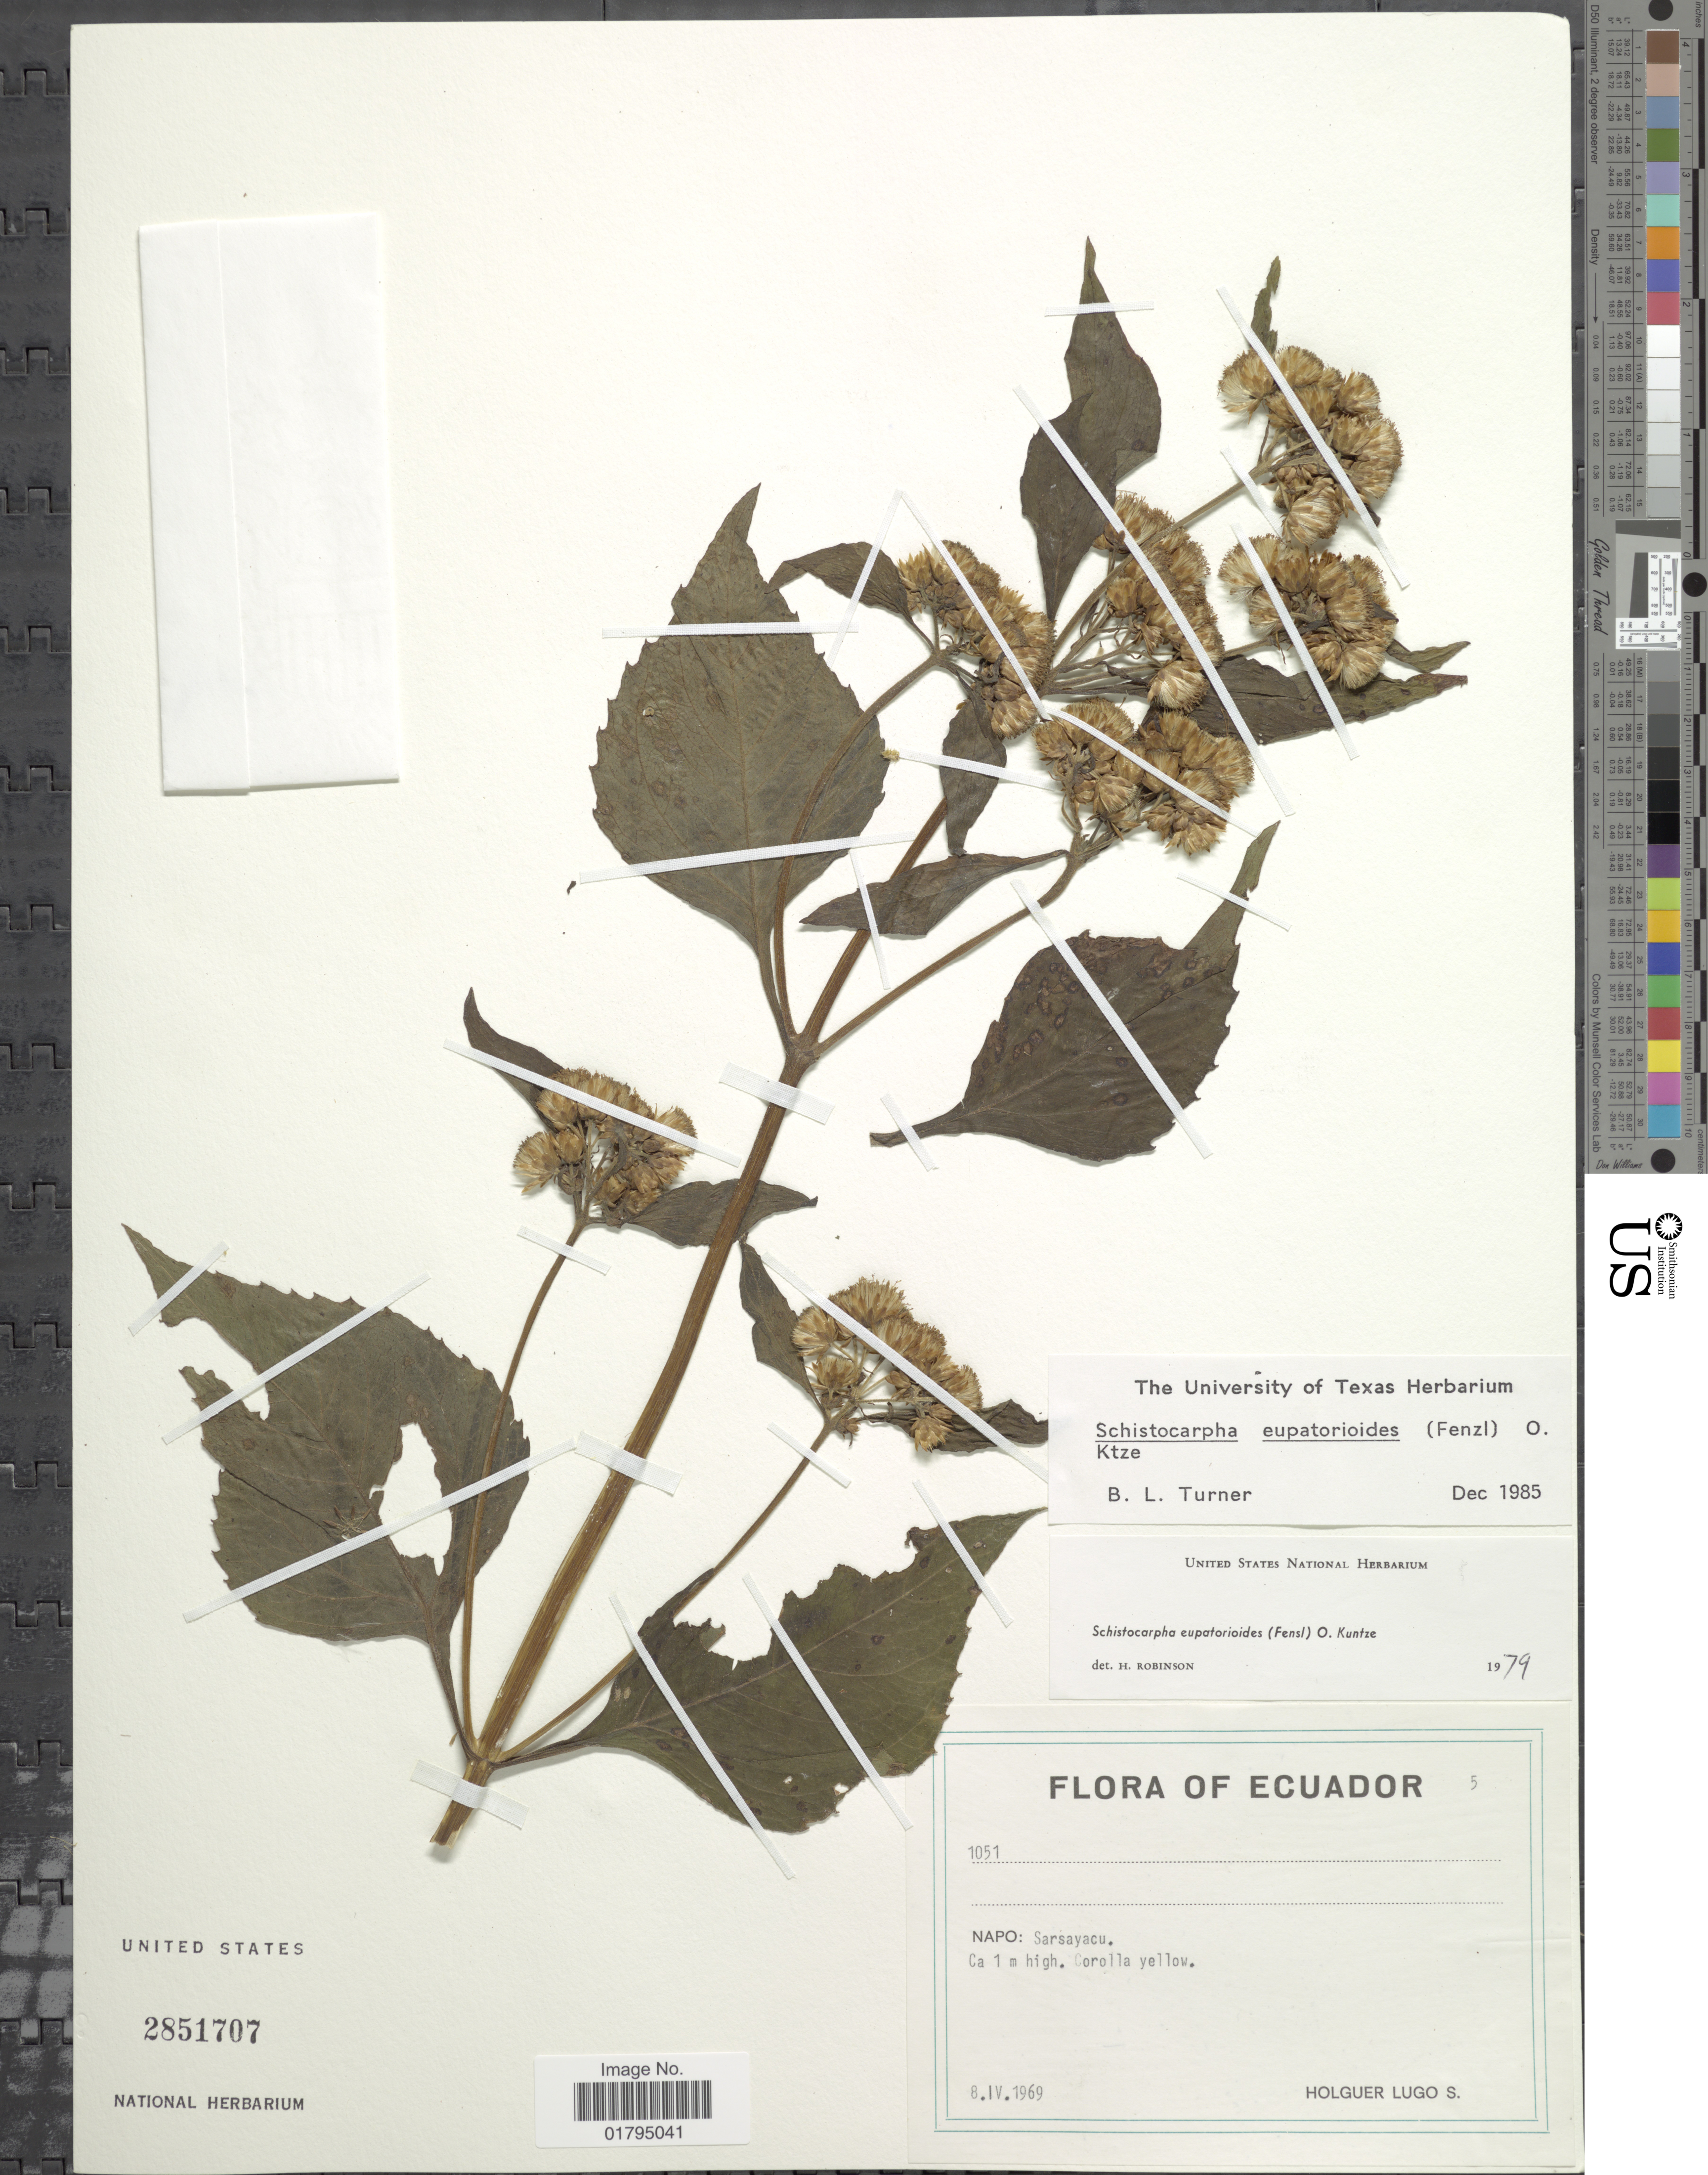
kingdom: Plantae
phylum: Tracheophyta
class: Magnoliopsida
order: Asterales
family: Asteraceae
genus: Schistocarpha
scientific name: Schistocarpha eupatorioides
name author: (Fenzl) Kuntze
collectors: H. Lugo S.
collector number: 1051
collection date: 1969-04-08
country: Ecuador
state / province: Napo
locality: Napo: Sarsayacu/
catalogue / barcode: US 2851707